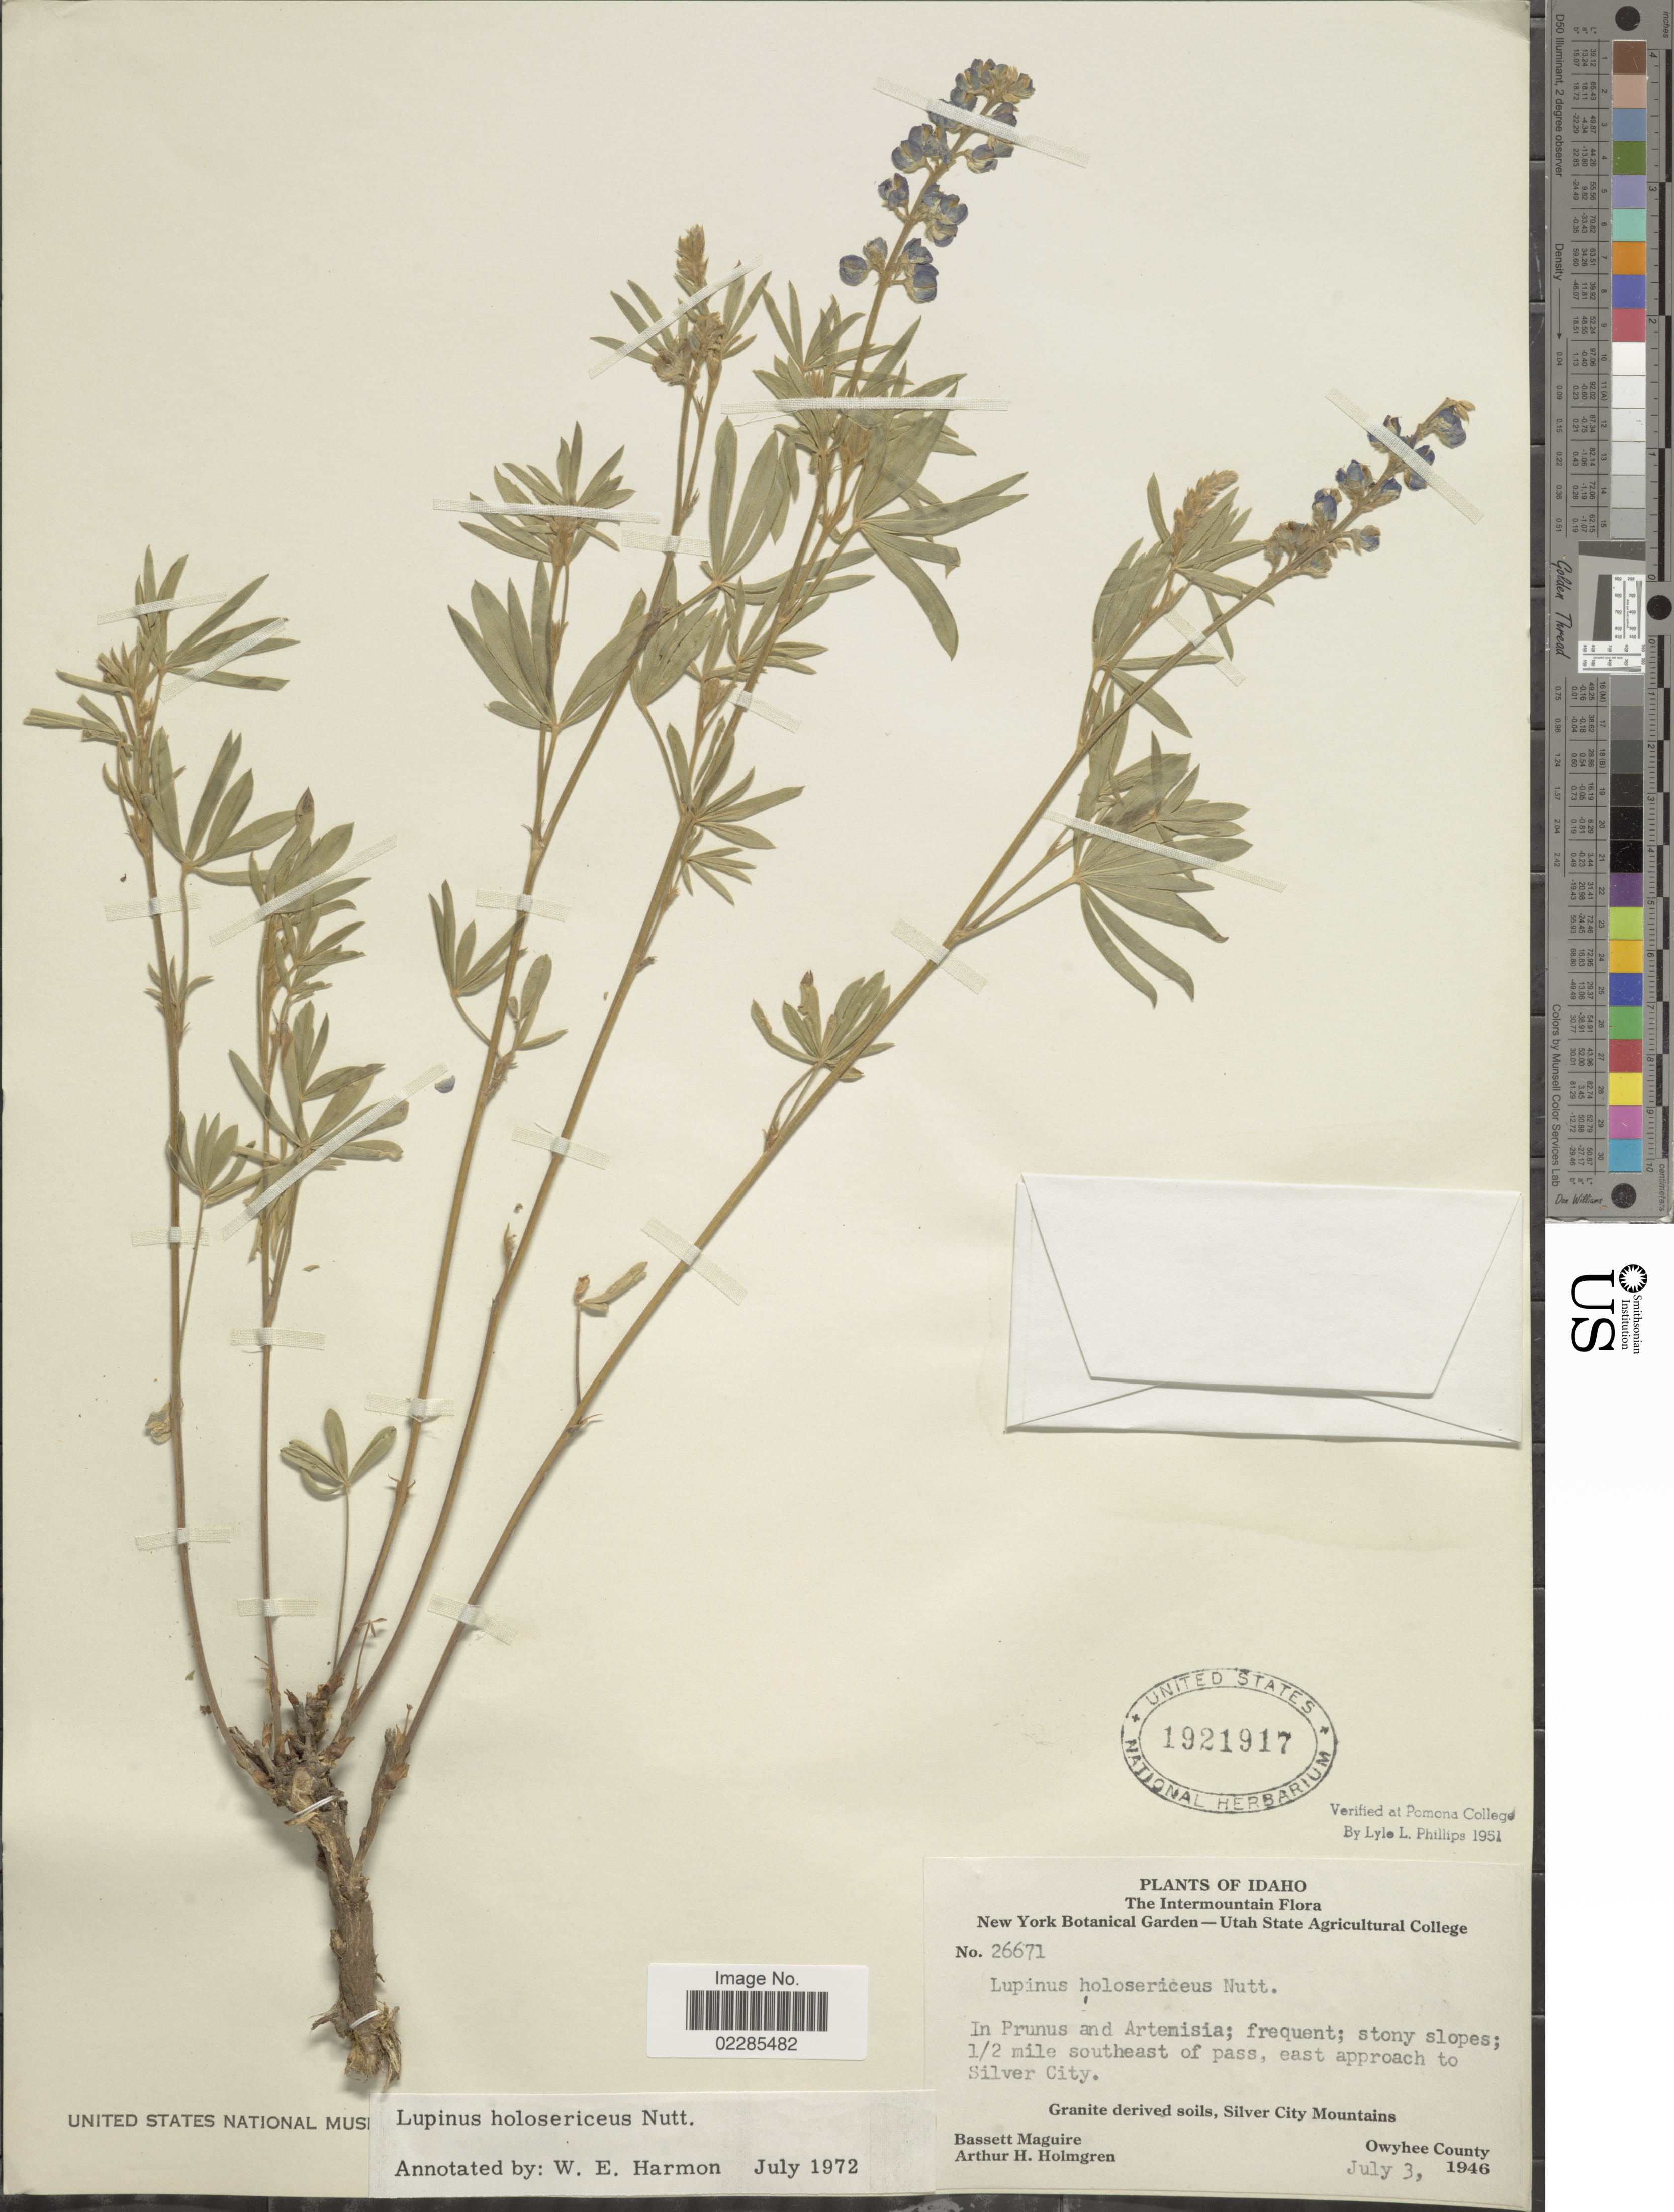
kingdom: Plantae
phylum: Tracheophyta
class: Magnoliopsida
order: Fabales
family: Fabaceae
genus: Lupinus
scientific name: Lupinus holosericeus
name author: Nutt.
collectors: B. Maguire & A. H. Holmgren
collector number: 26671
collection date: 1946-07-03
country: United States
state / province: Idaho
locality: The Intermountain, In Prunus and Artemisia; frequent; stony slopes; ½ mile southeast of pass, east approach to Silver City. Granite derived soils, Silver City Mountains, Owyhee County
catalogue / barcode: US 1921917